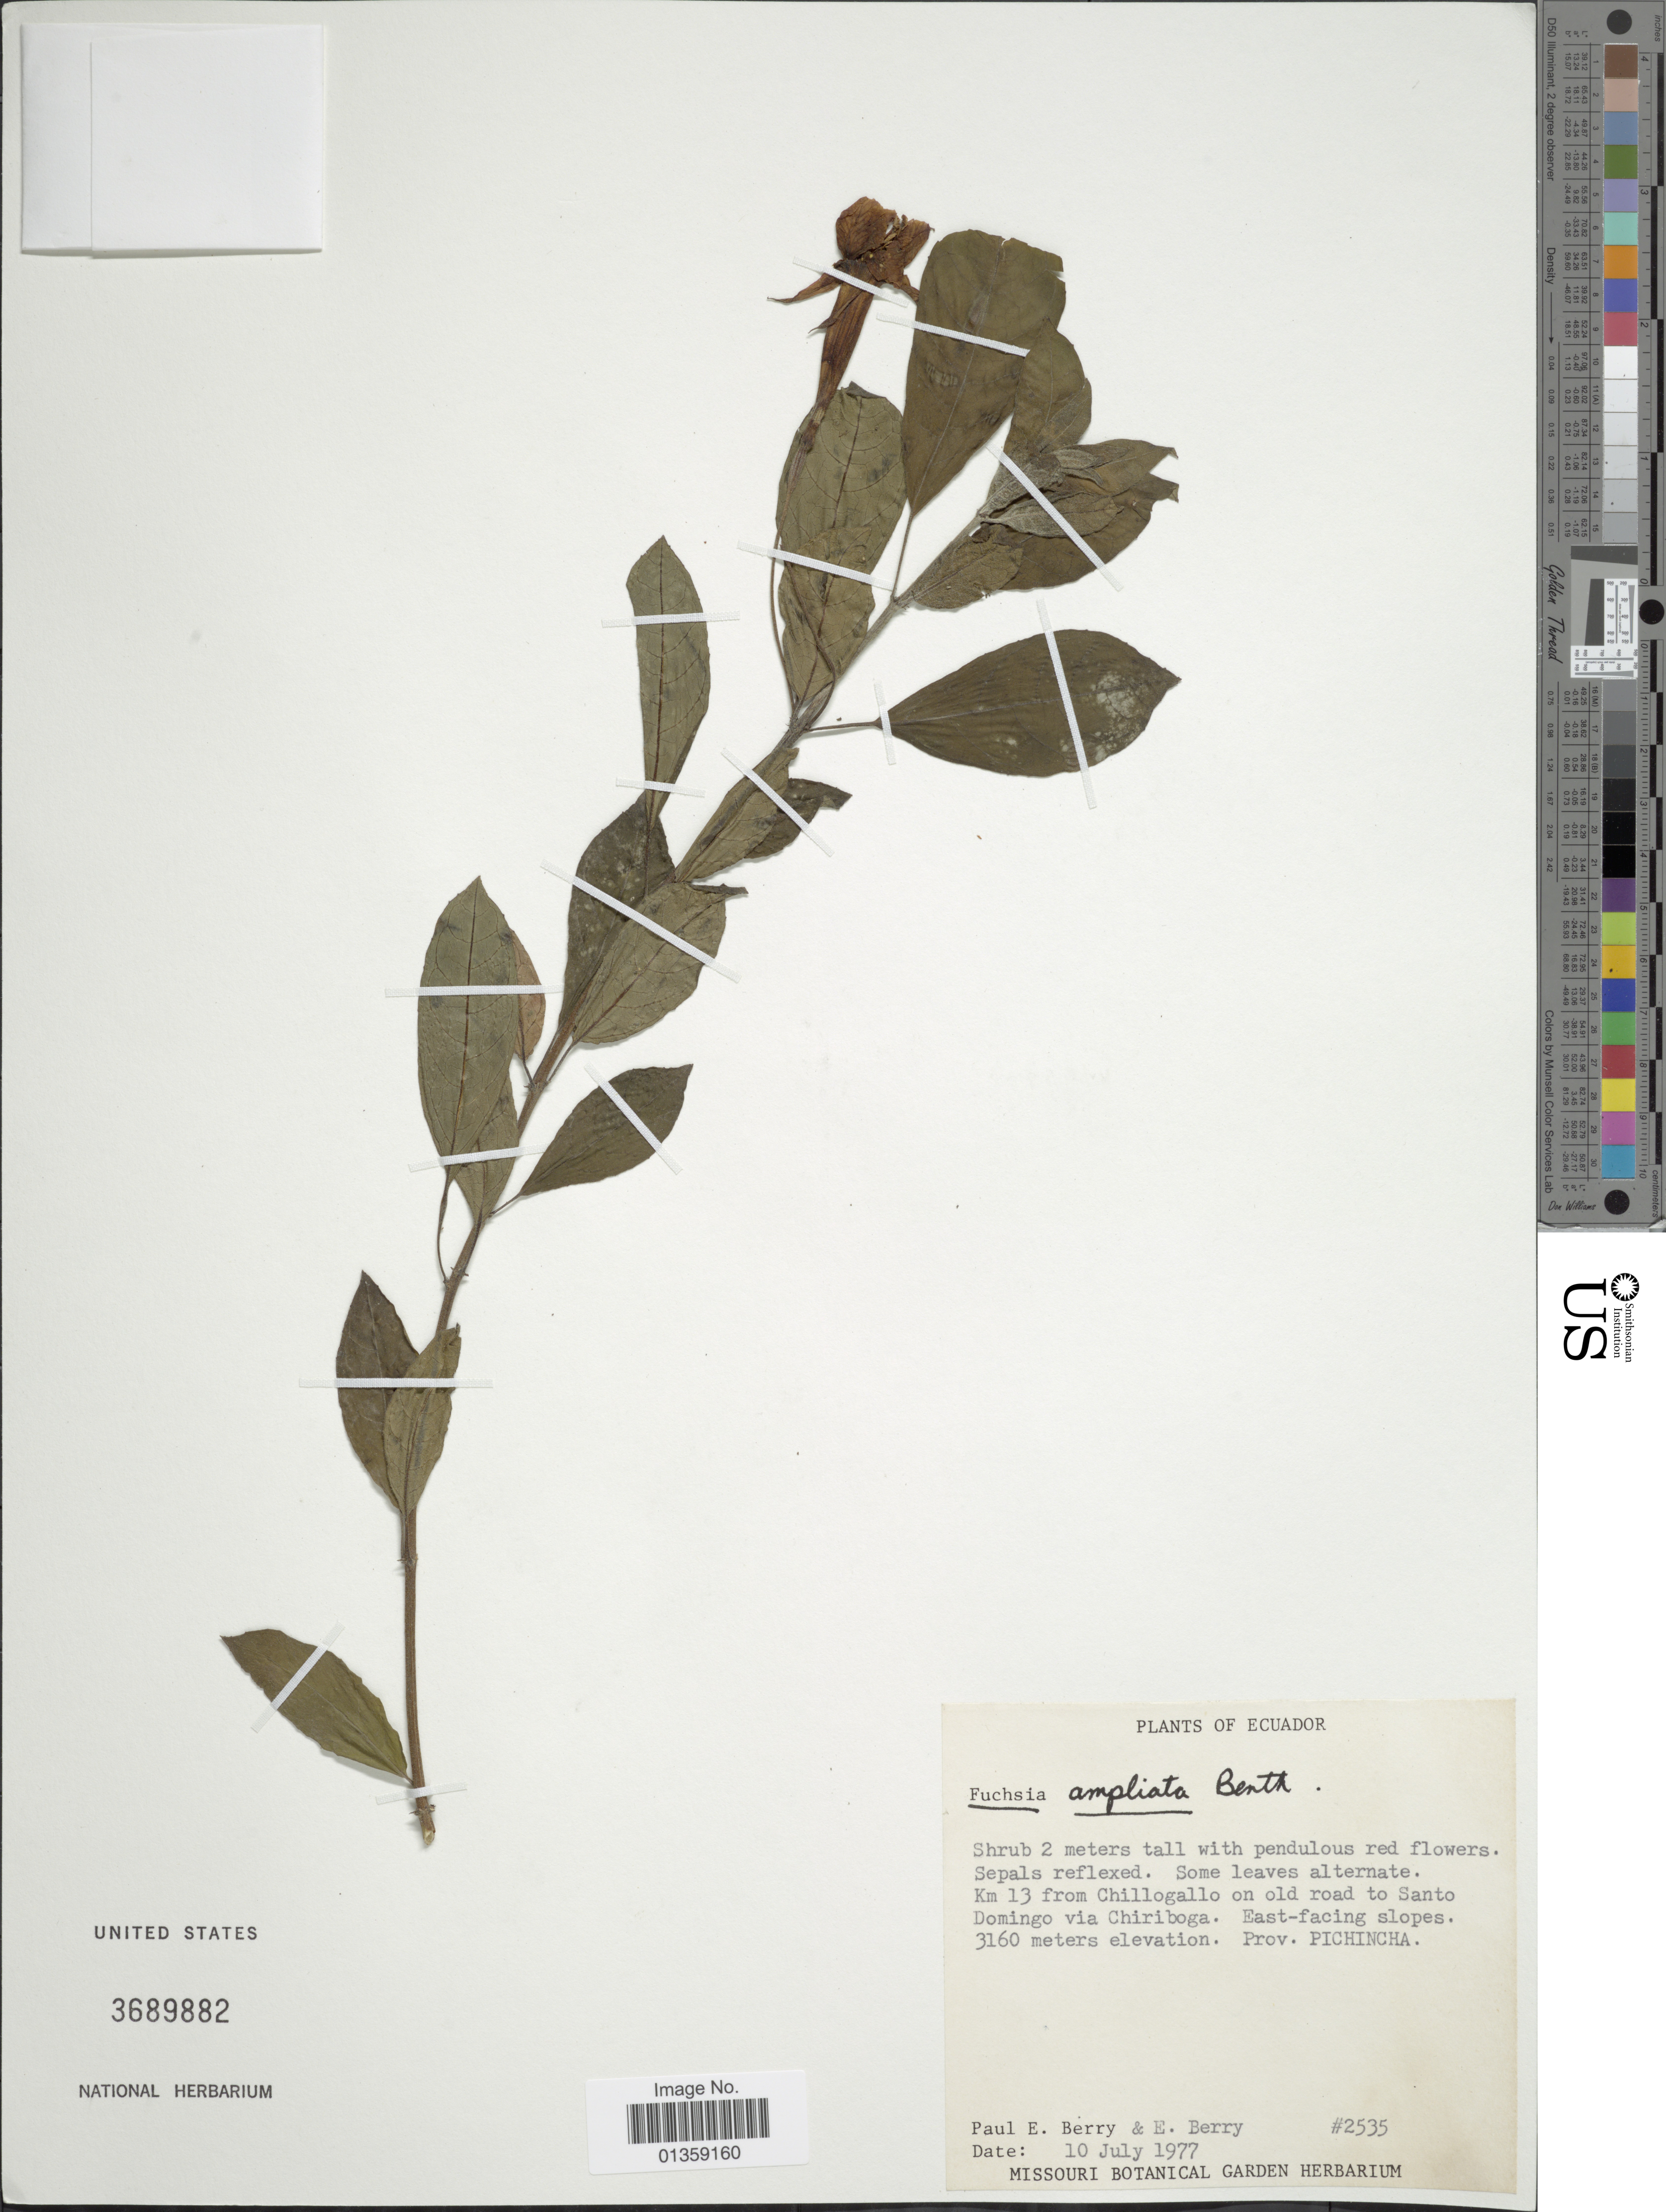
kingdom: Plantae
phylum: Tracheophyta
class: Magnoliopsida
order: Myrtales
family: Onagraceae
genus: Fuchsia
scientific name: Fuchsia ampliata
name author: Benth.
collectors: P. E. Berry & E. Berry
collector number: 2535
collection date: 1977-07-10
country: Ecuador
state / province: Pichincha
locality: Km 13 from Chillogallo on old road to Santo Domingo via Chiriboga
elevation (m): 3160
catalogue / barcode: US 3689882